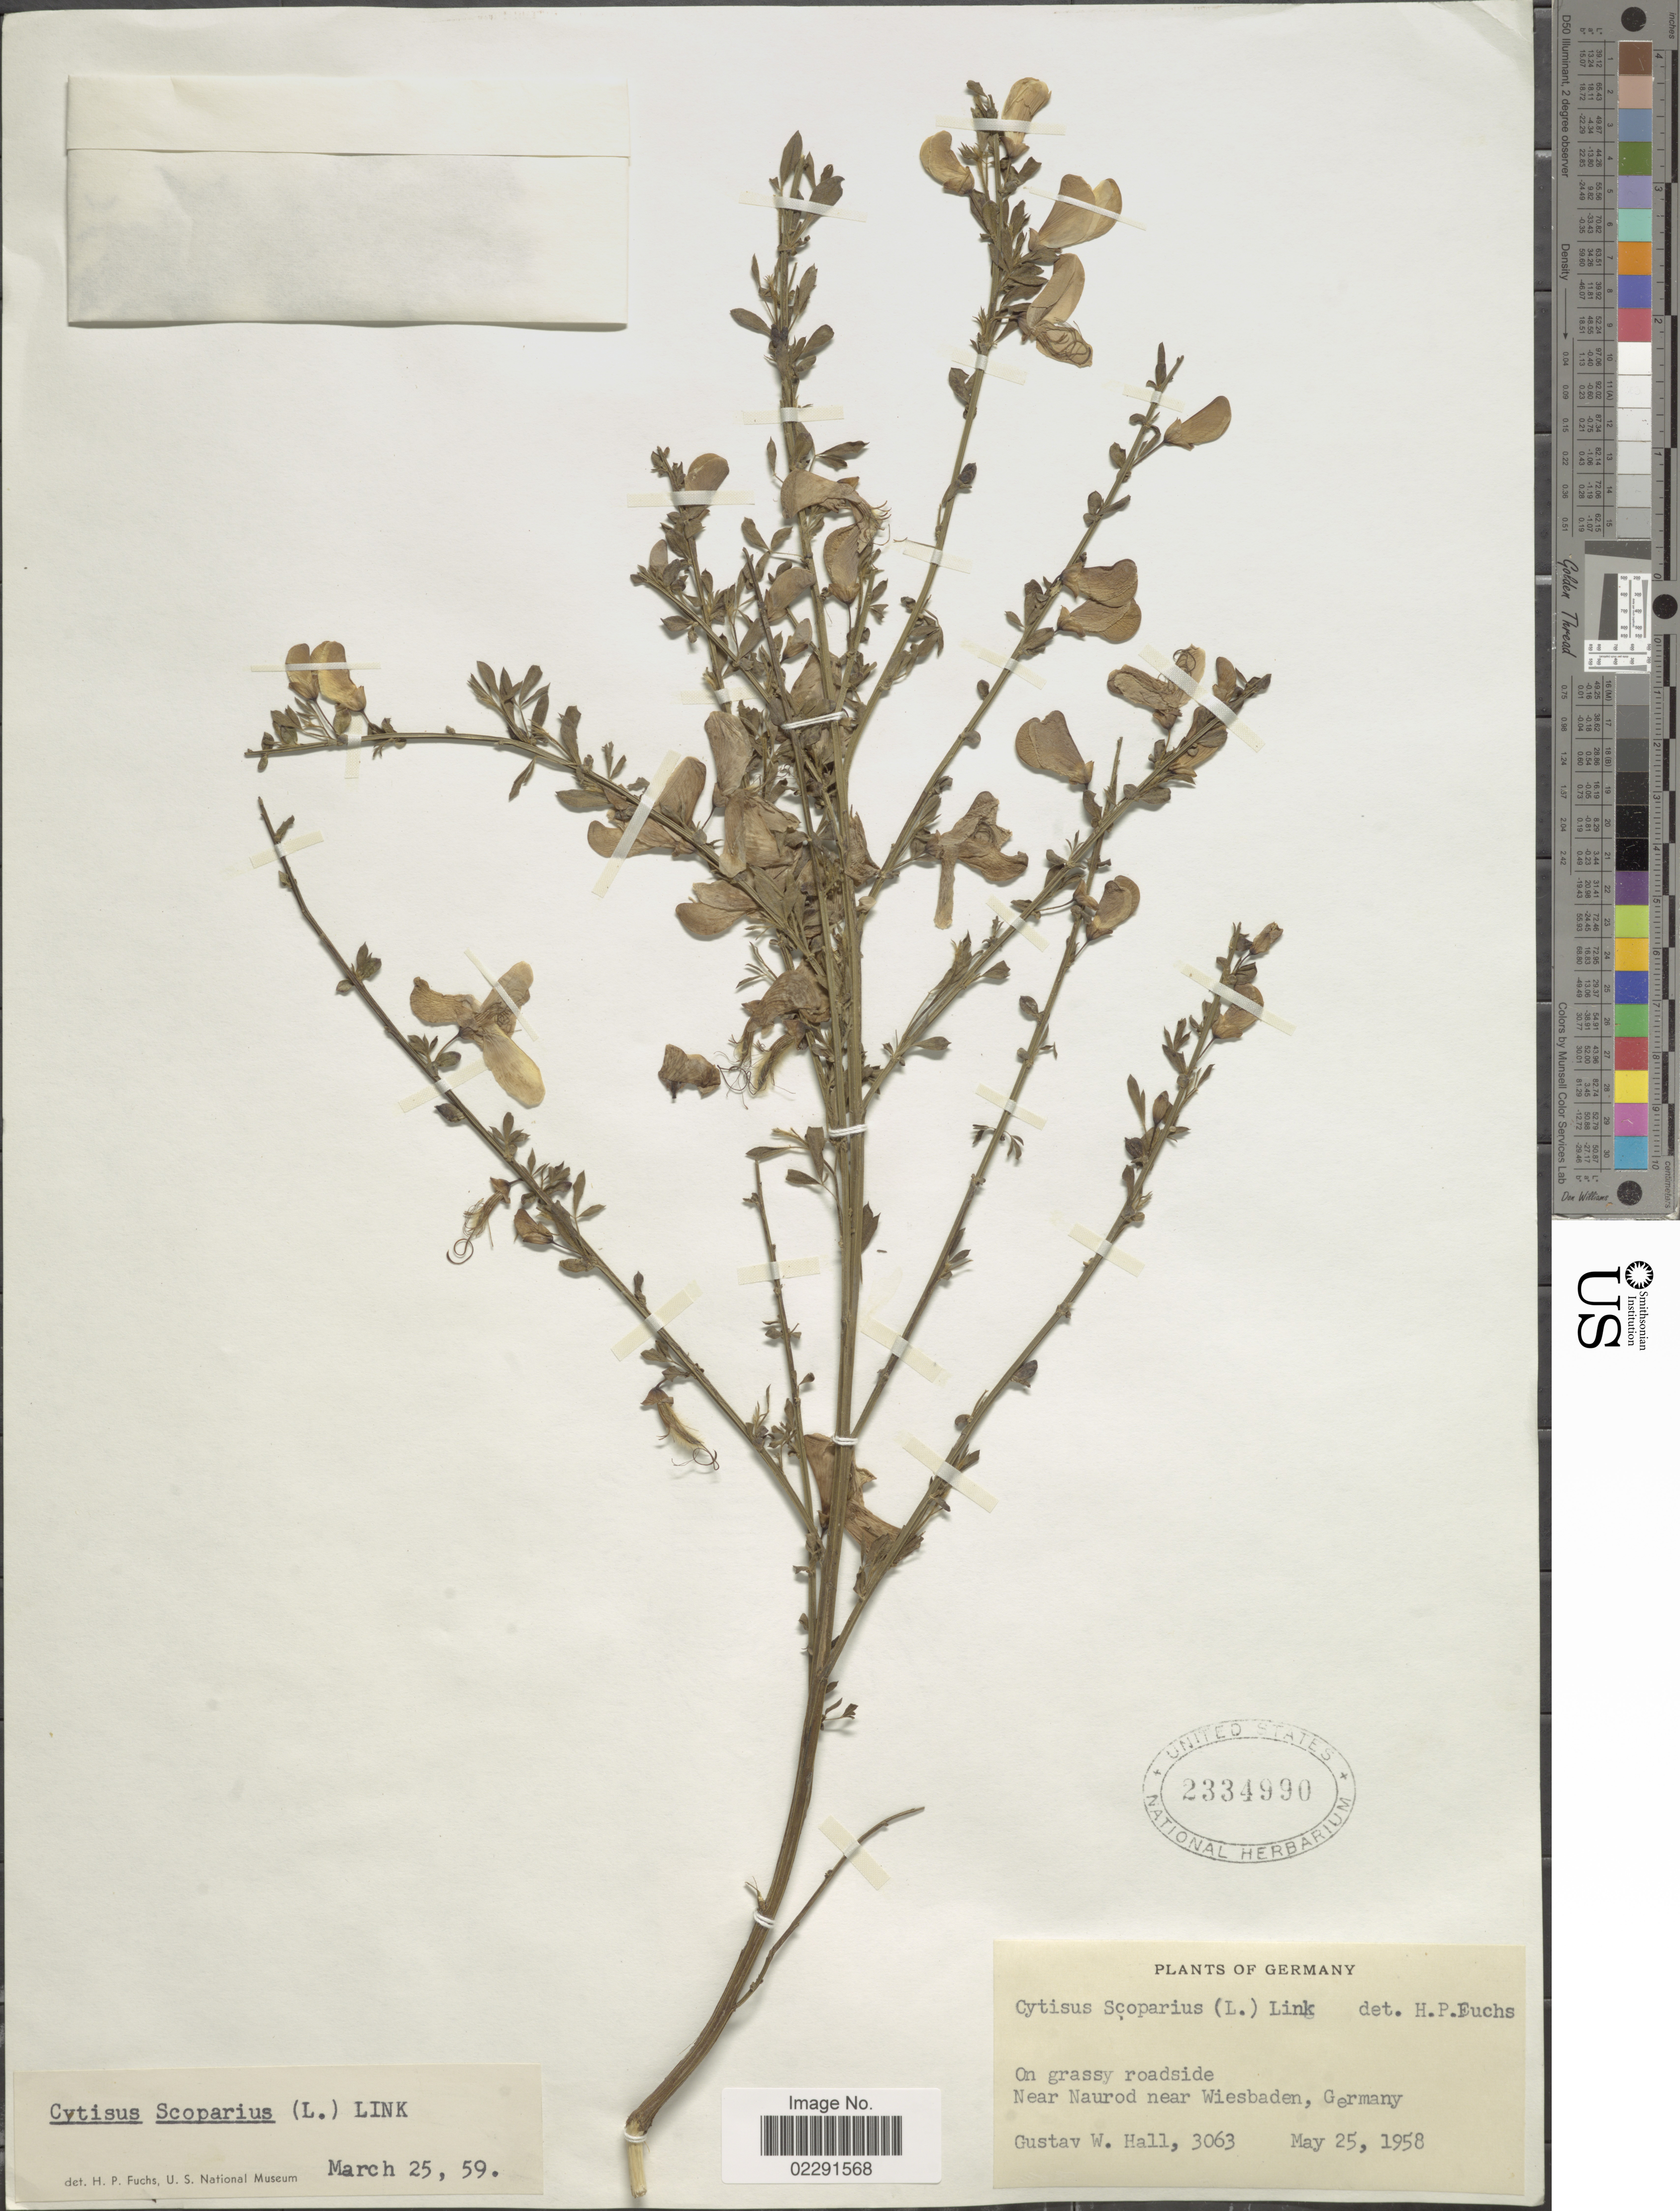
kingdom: Plantae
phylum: Tracheophyta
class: Magnoliopsida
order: Fabales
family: Fabaceae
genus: Cytisus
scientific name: Cytisus scoparius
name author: (L.) Link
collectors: G. Hall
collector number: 3063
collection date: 1958-05-25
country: Germany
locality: On grassy roadside, near Naurod near Wiesbaden.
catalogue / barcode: US 2334990